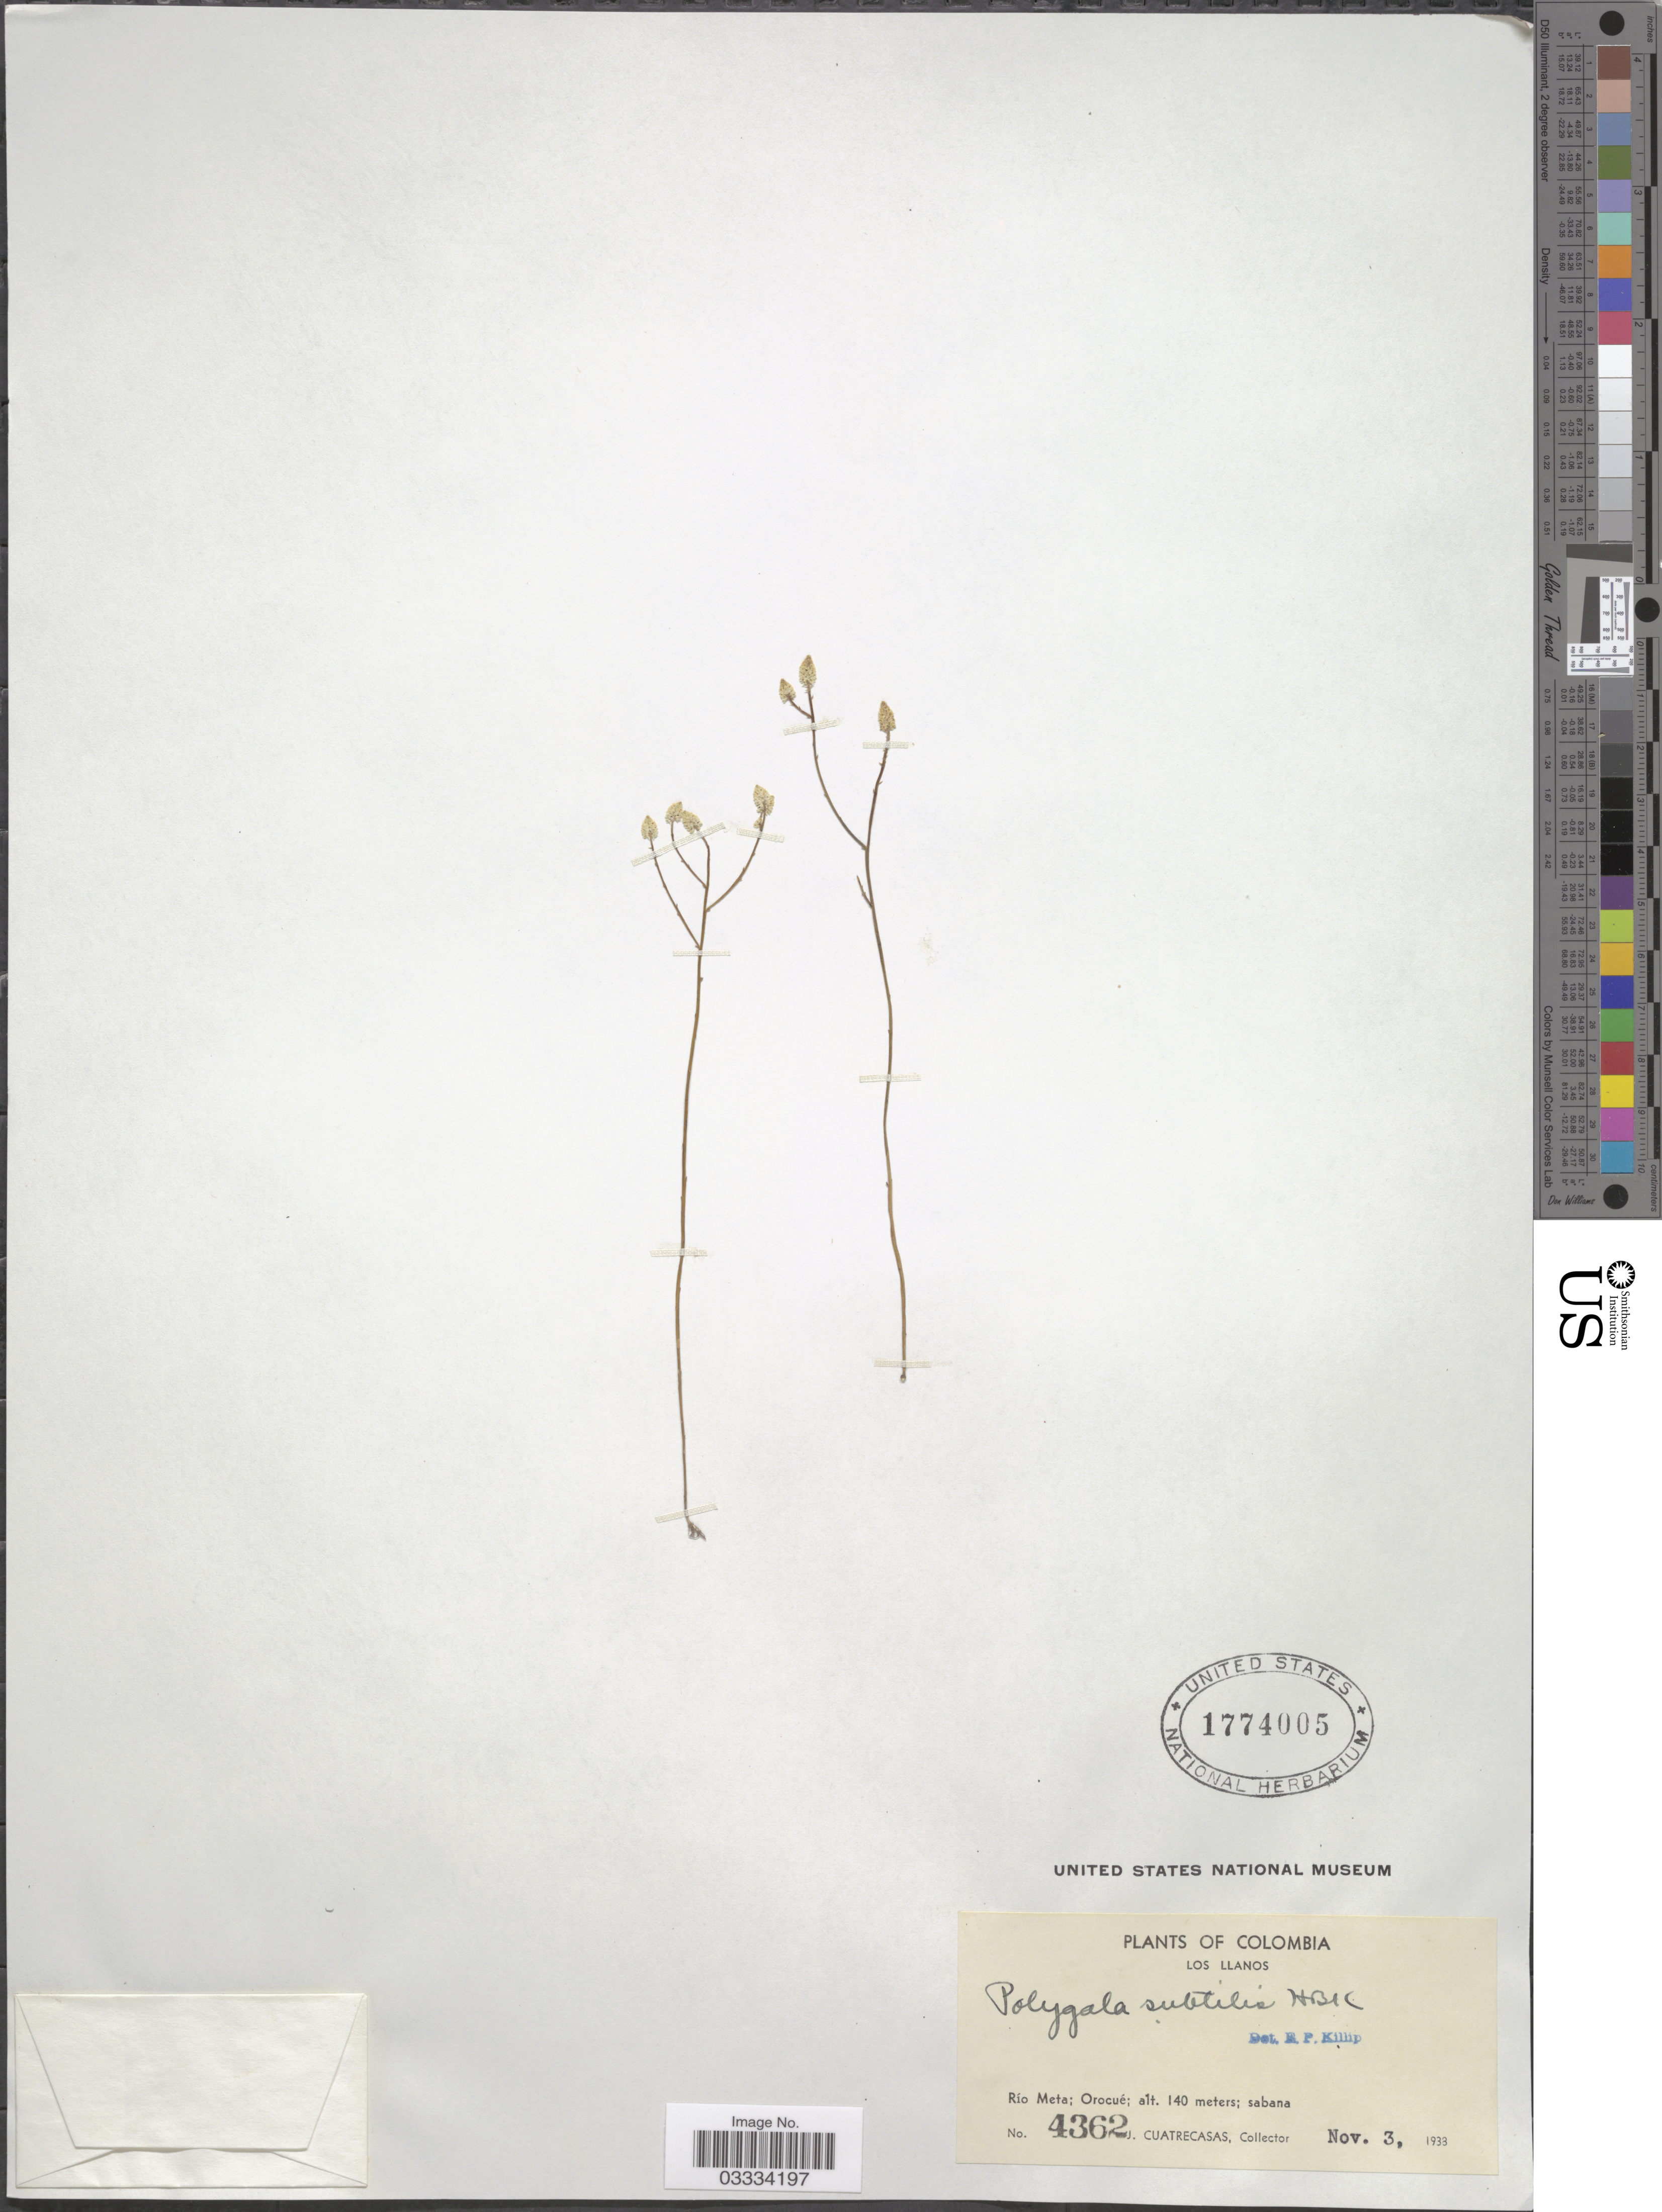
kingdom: Plantae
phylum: Tracheophyta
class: Magnoliopsida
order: Fabales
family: Polygalaceae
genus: Polygala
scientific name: Polygala subtilis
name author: Kunth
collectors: J. Cuatrecasas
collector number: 4362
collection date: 1938-11-03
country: Colombia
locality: Los Llanos. Río Meta; Orocué.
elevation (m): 140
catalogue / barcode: US 1774005